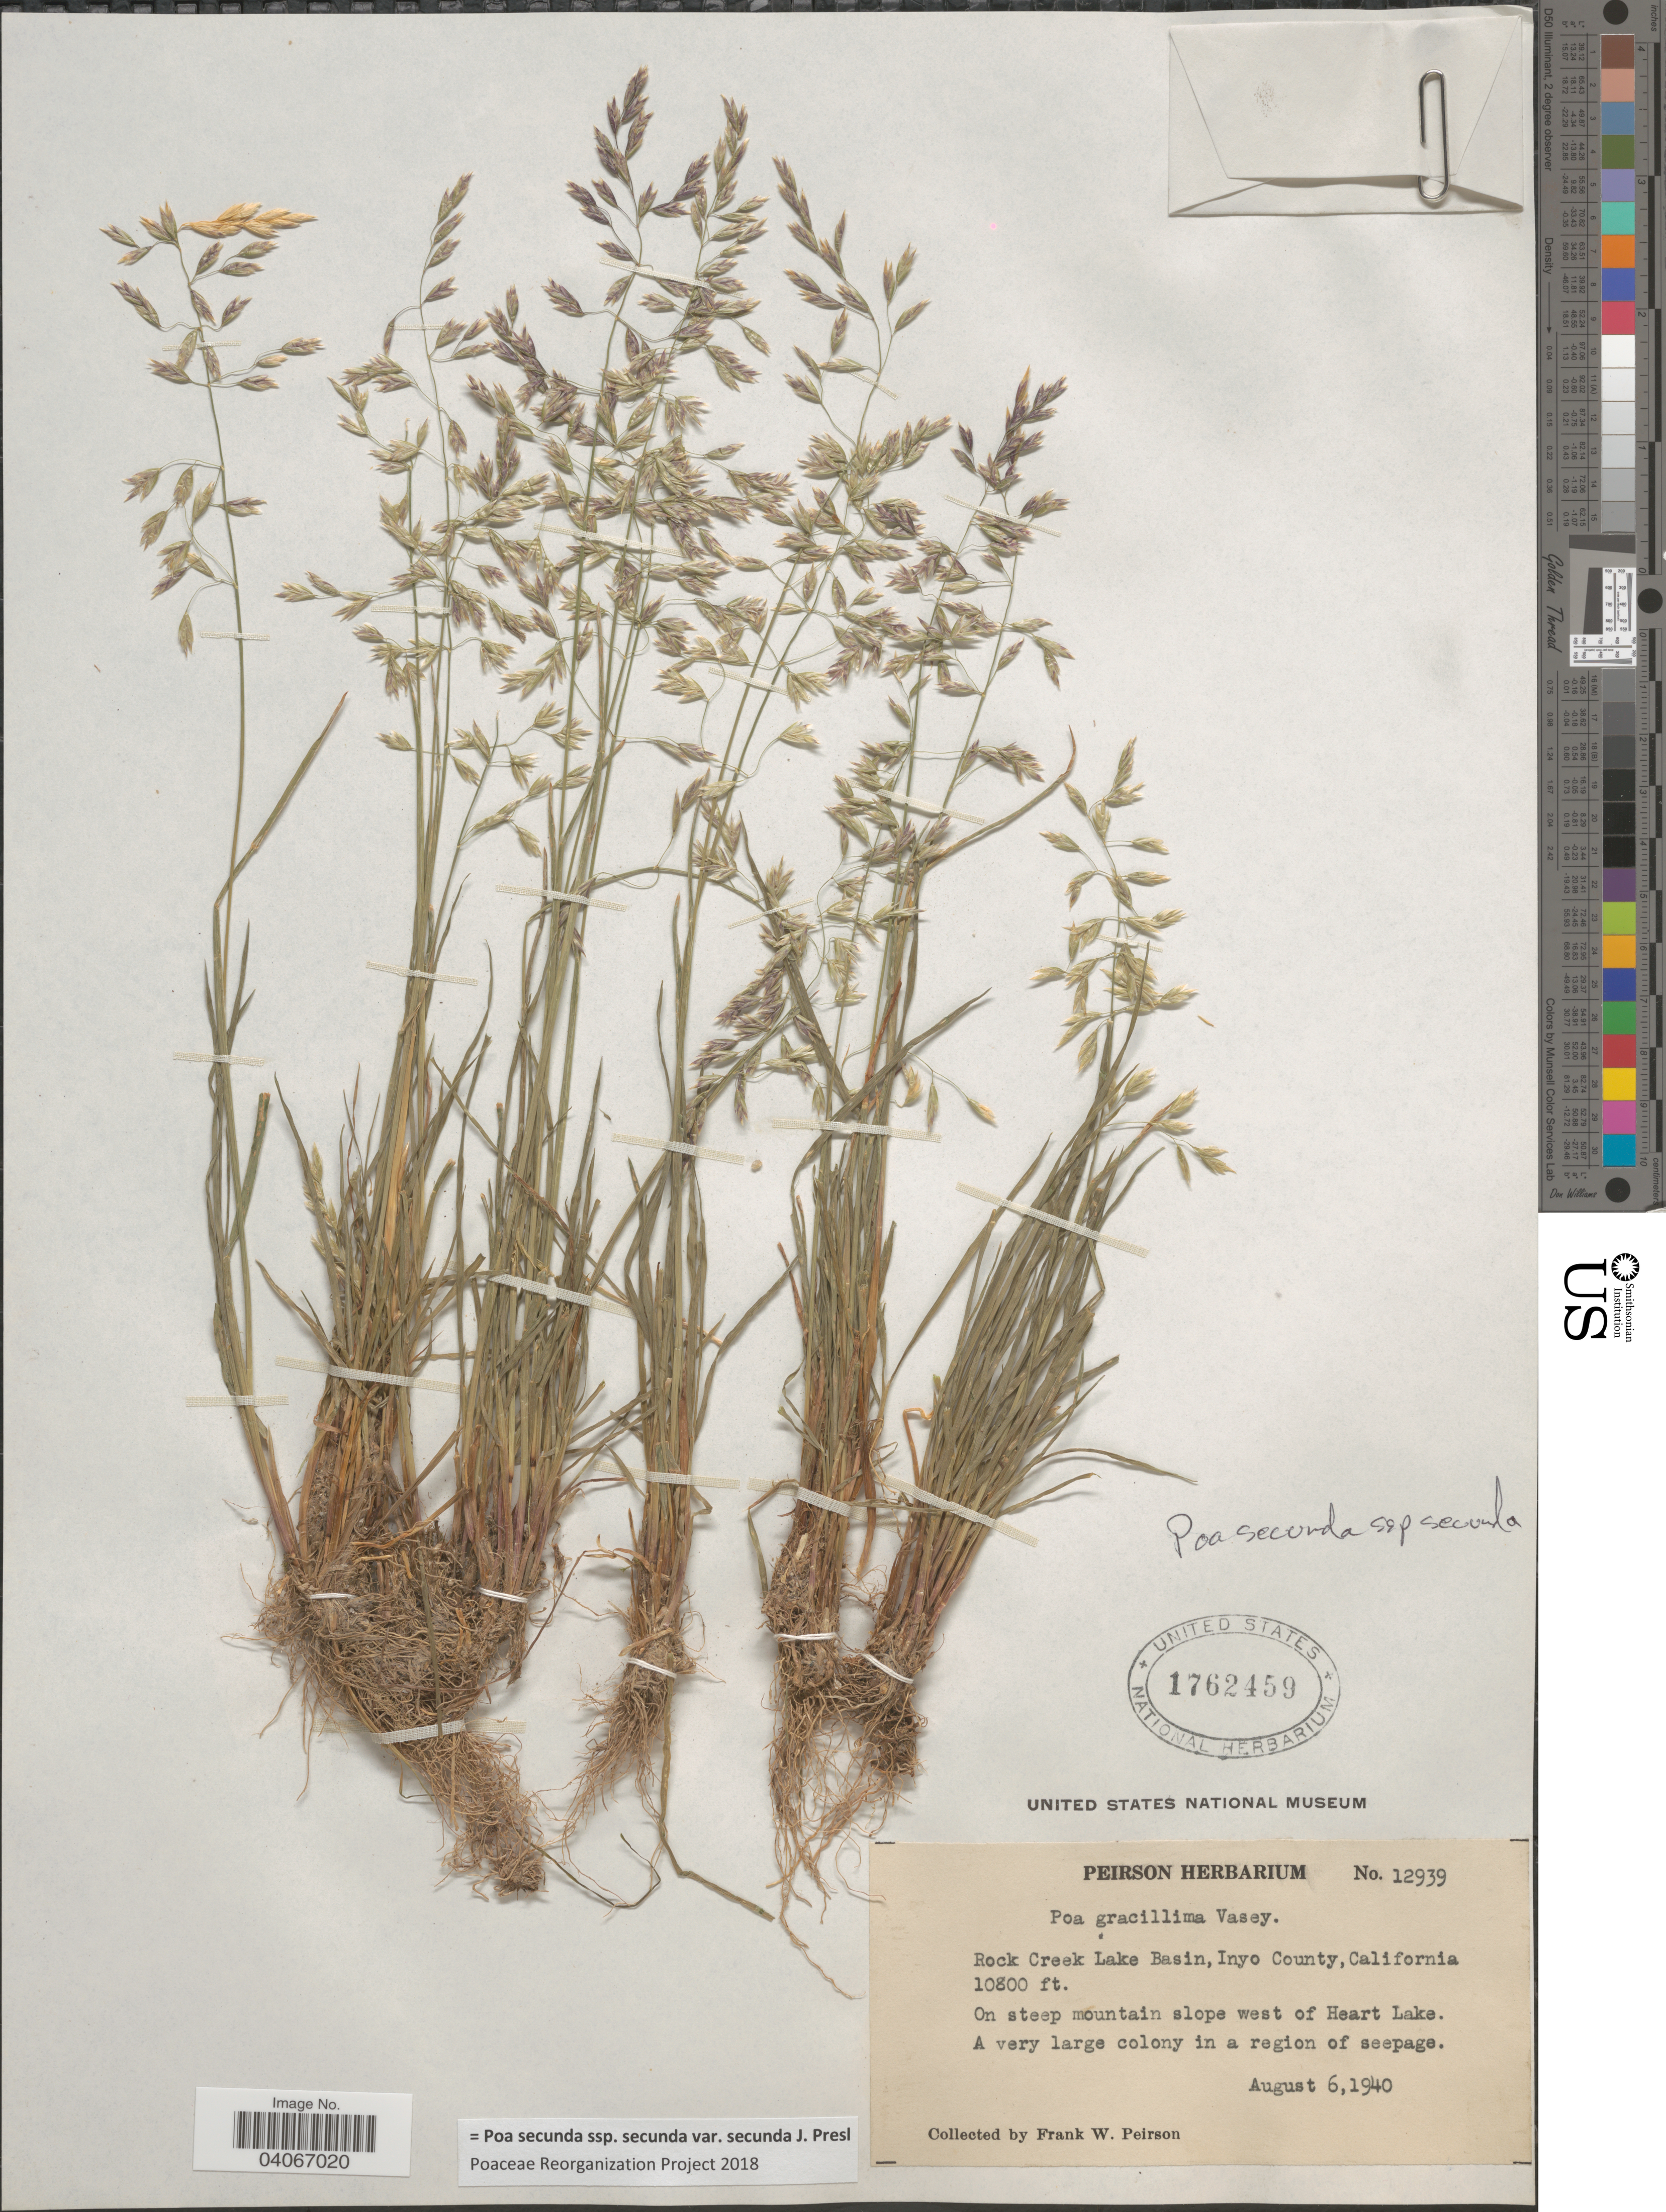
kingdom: Plantae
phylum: Tracheophyta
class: Liliopsida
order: Poales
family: Poaceae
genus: Poa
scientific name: Poa secunda subsp. secunda var. secunda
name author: J. Presl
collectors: F. Peirson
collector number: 12939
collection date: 1940-08-06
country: United States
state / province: California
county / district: Inyo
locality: Rock Creek Lake Basin, Inyo County. On steep mountain slope west of Heart Lake. A very large colony in a region of seepage.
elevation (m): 3292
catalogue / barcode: US 1762459